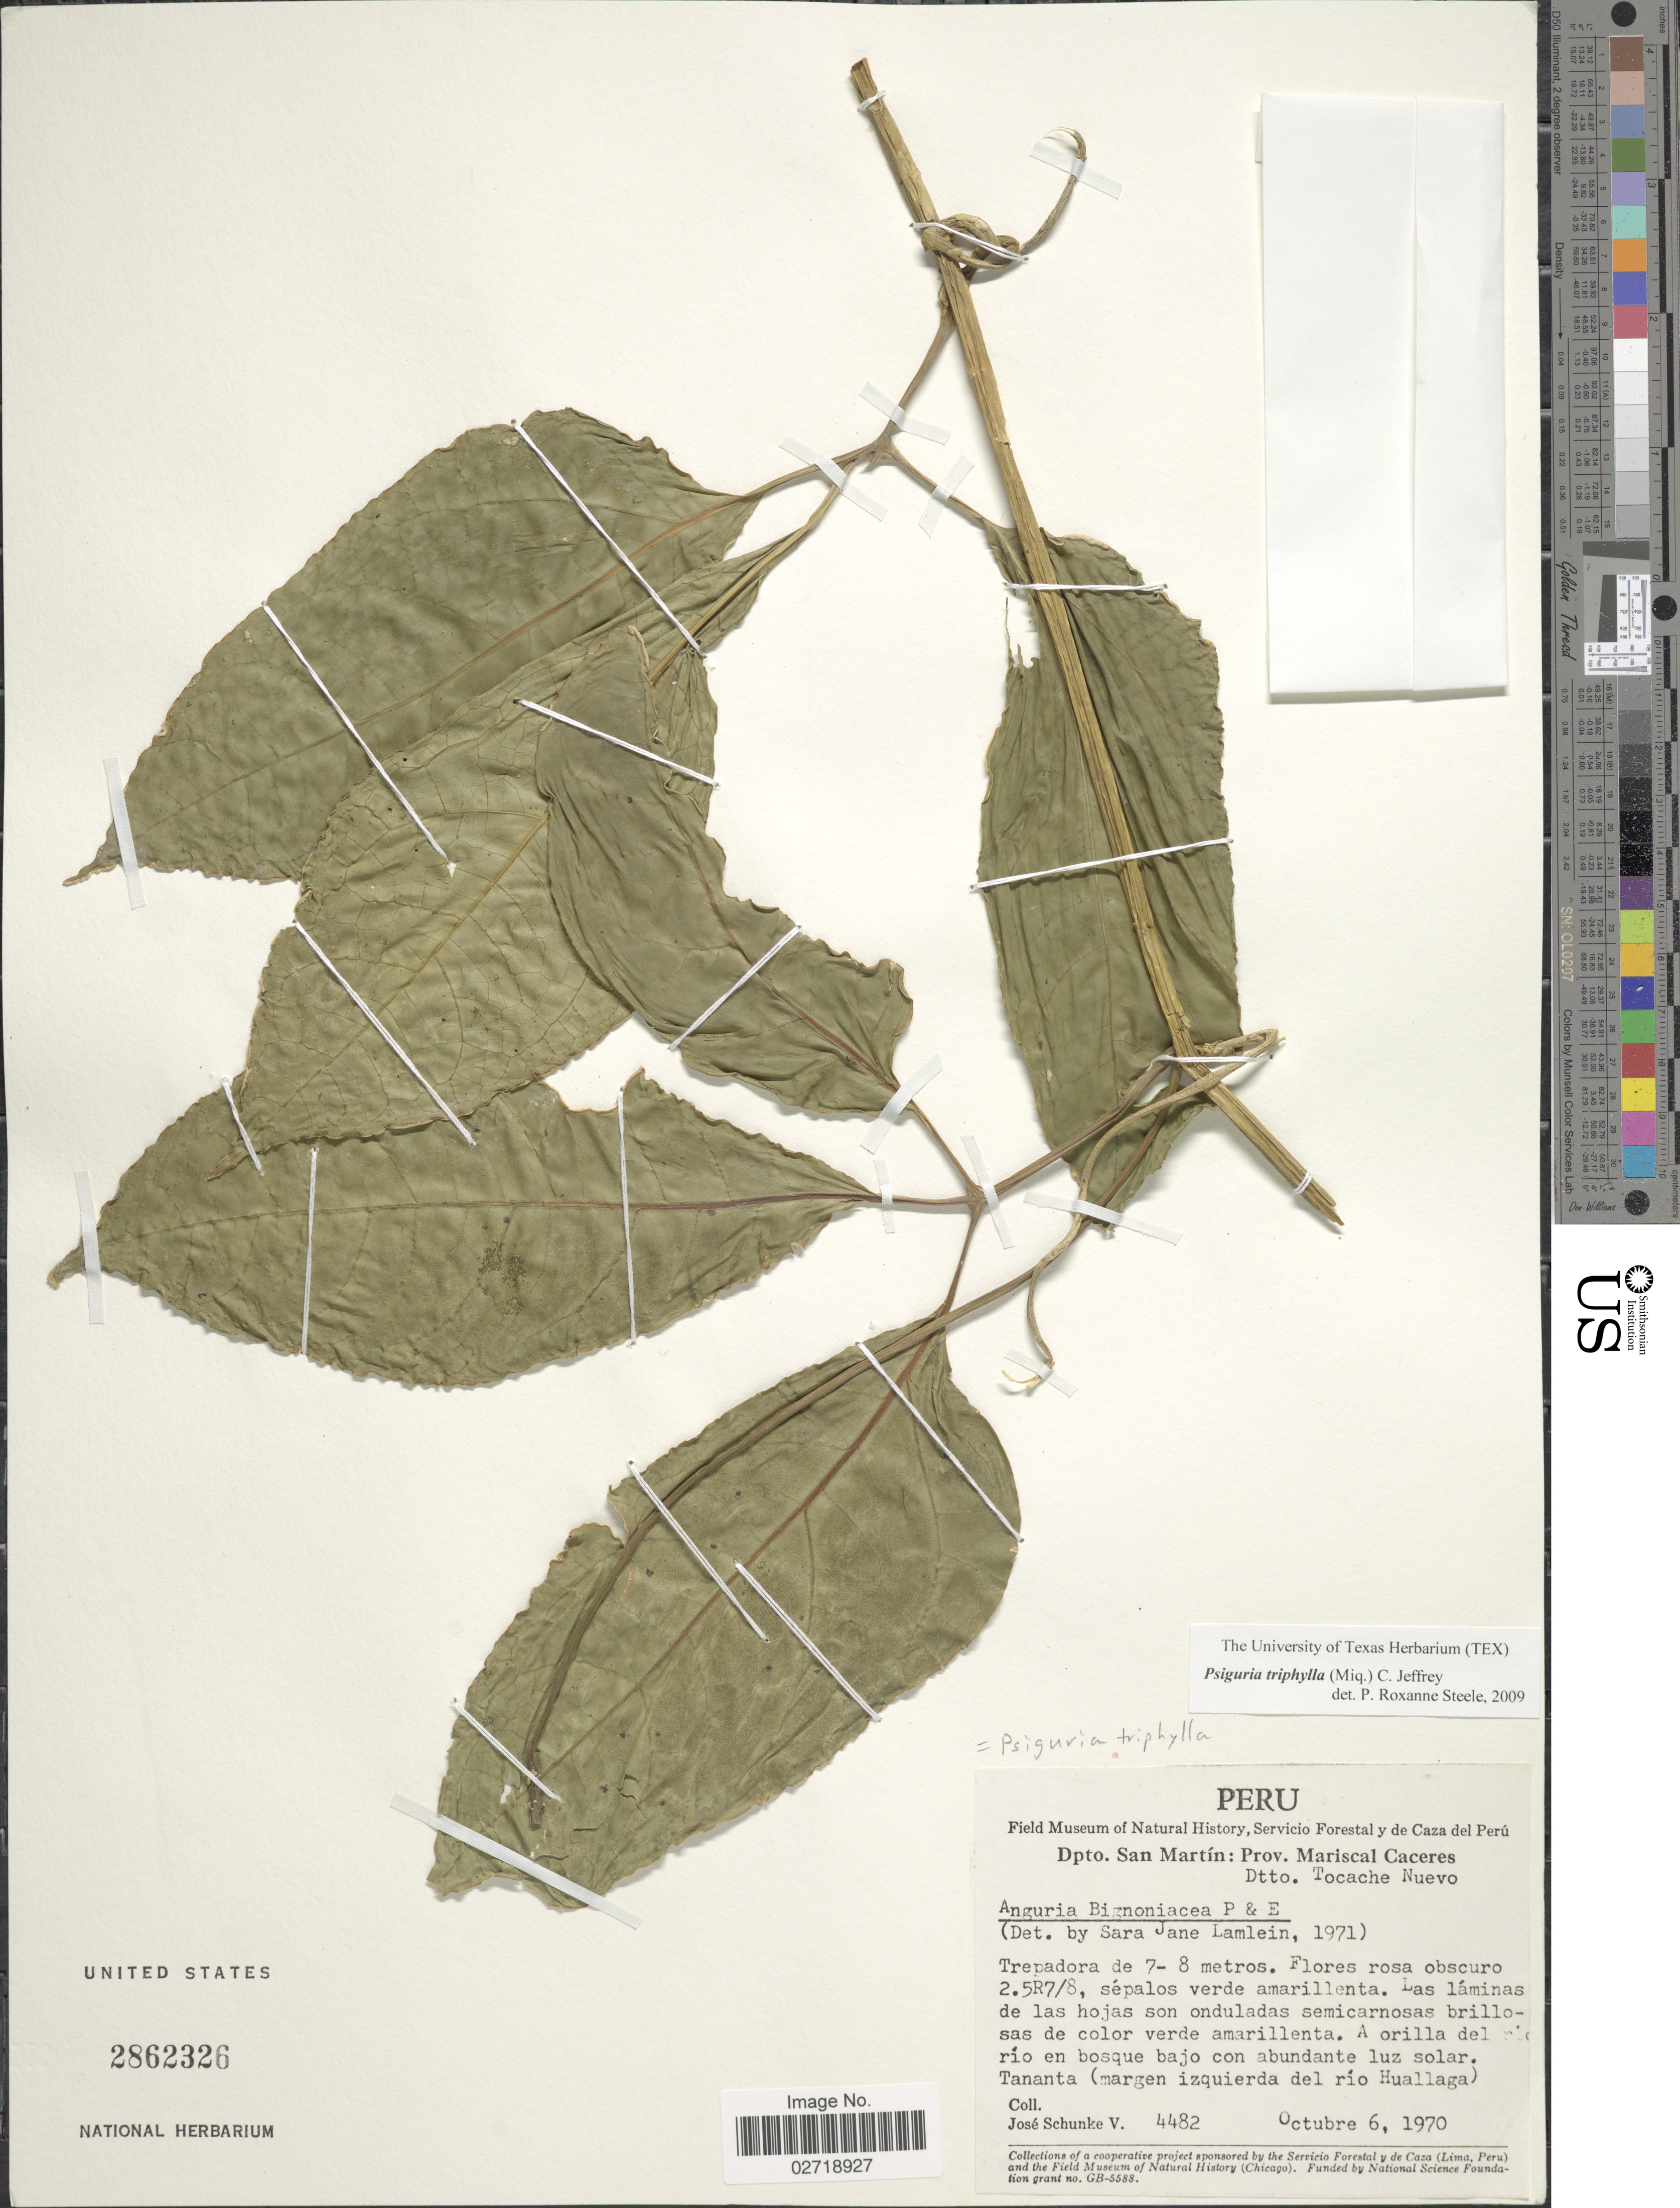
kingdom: Plantae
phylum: Tracheophyta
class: Magnoliopsida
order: Cucurbitales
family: Cucurbitaceae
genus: Psiguria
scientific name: Psiguria triphylla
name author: (Miq.) C. Jeffrey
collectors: J. Schunke Vigo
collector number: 4482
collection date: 1970-10-06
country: Peru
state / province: San Martín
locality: Prov.: Mariscal Caceres. Dtto. Tocache Nuevo. Tananta (margen izquierda del rio Huallaga)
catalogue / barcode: US 2862326